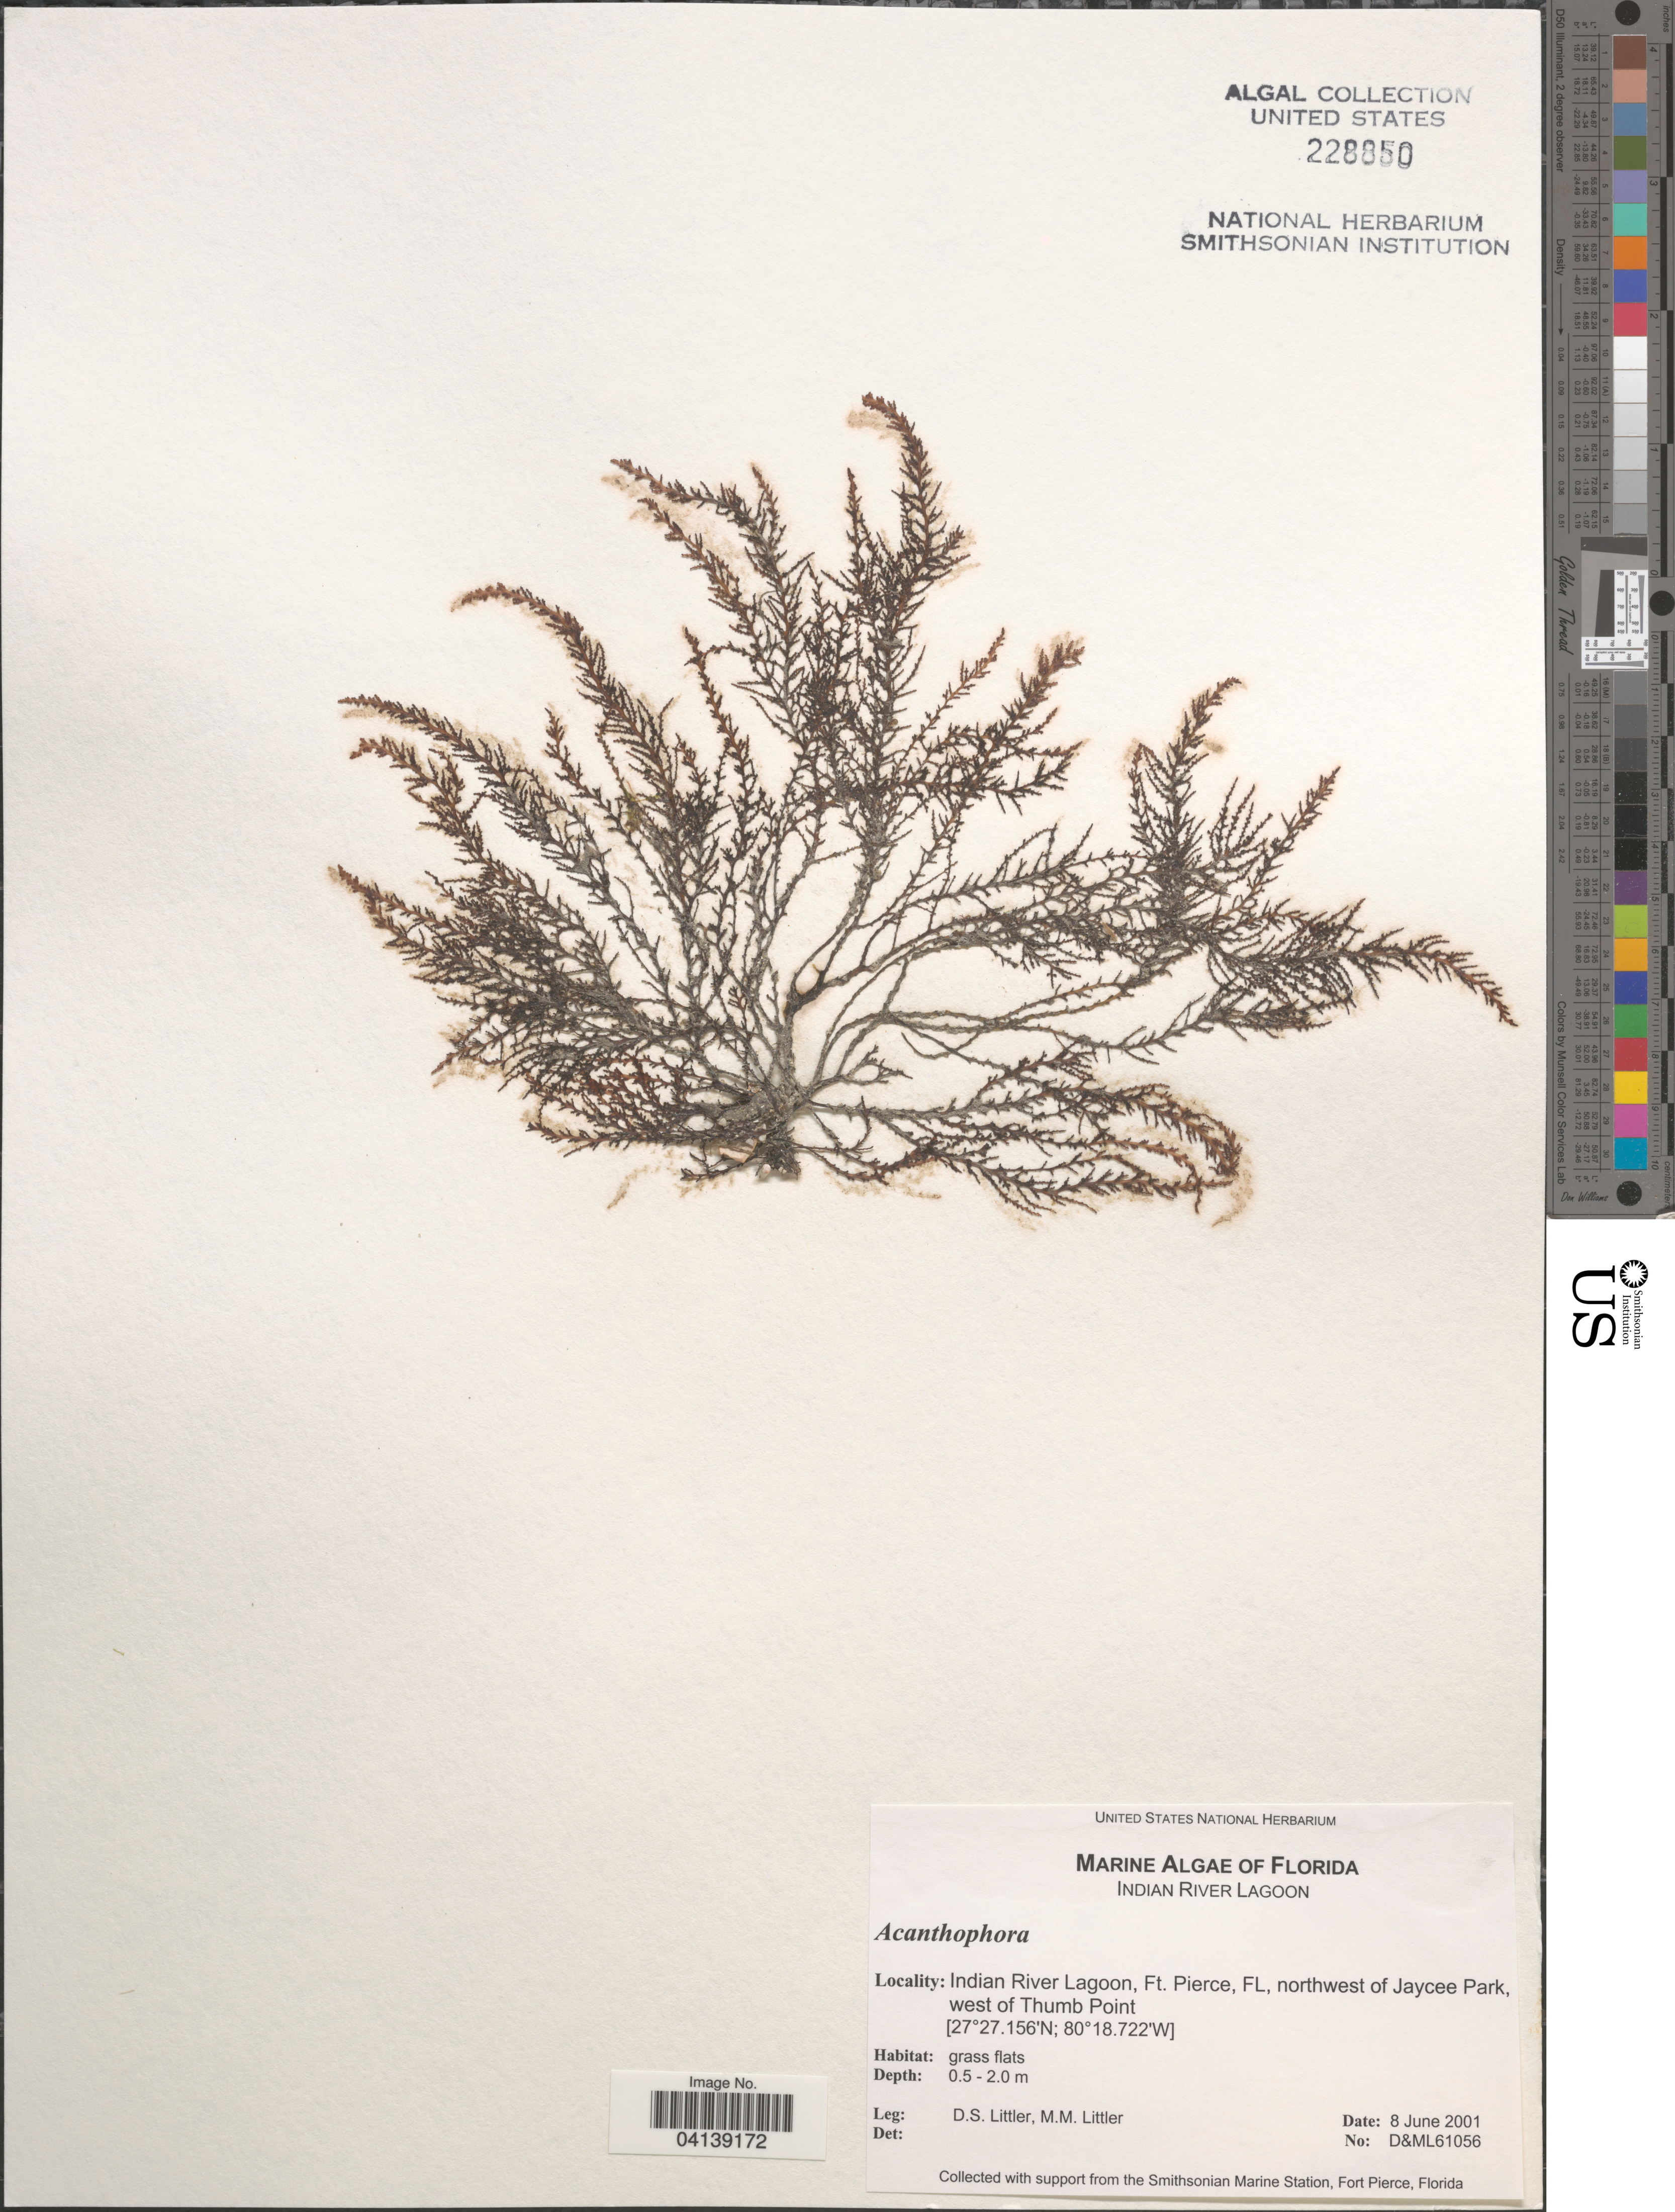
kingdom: Plantae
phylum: Rhodophyta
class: Florideophyceae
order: Ceramiales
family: Rhodomelaceae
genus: Acanthophora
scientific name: Acanthophora sp.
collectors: D. S. Littler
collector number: D&ML61056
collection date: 2001-06-08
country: United States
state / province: Florida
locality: Indian River Lagoon, Ft. Pierce, northwest of Jaycee Park, west of Thumb Point.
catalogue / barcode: US 228850